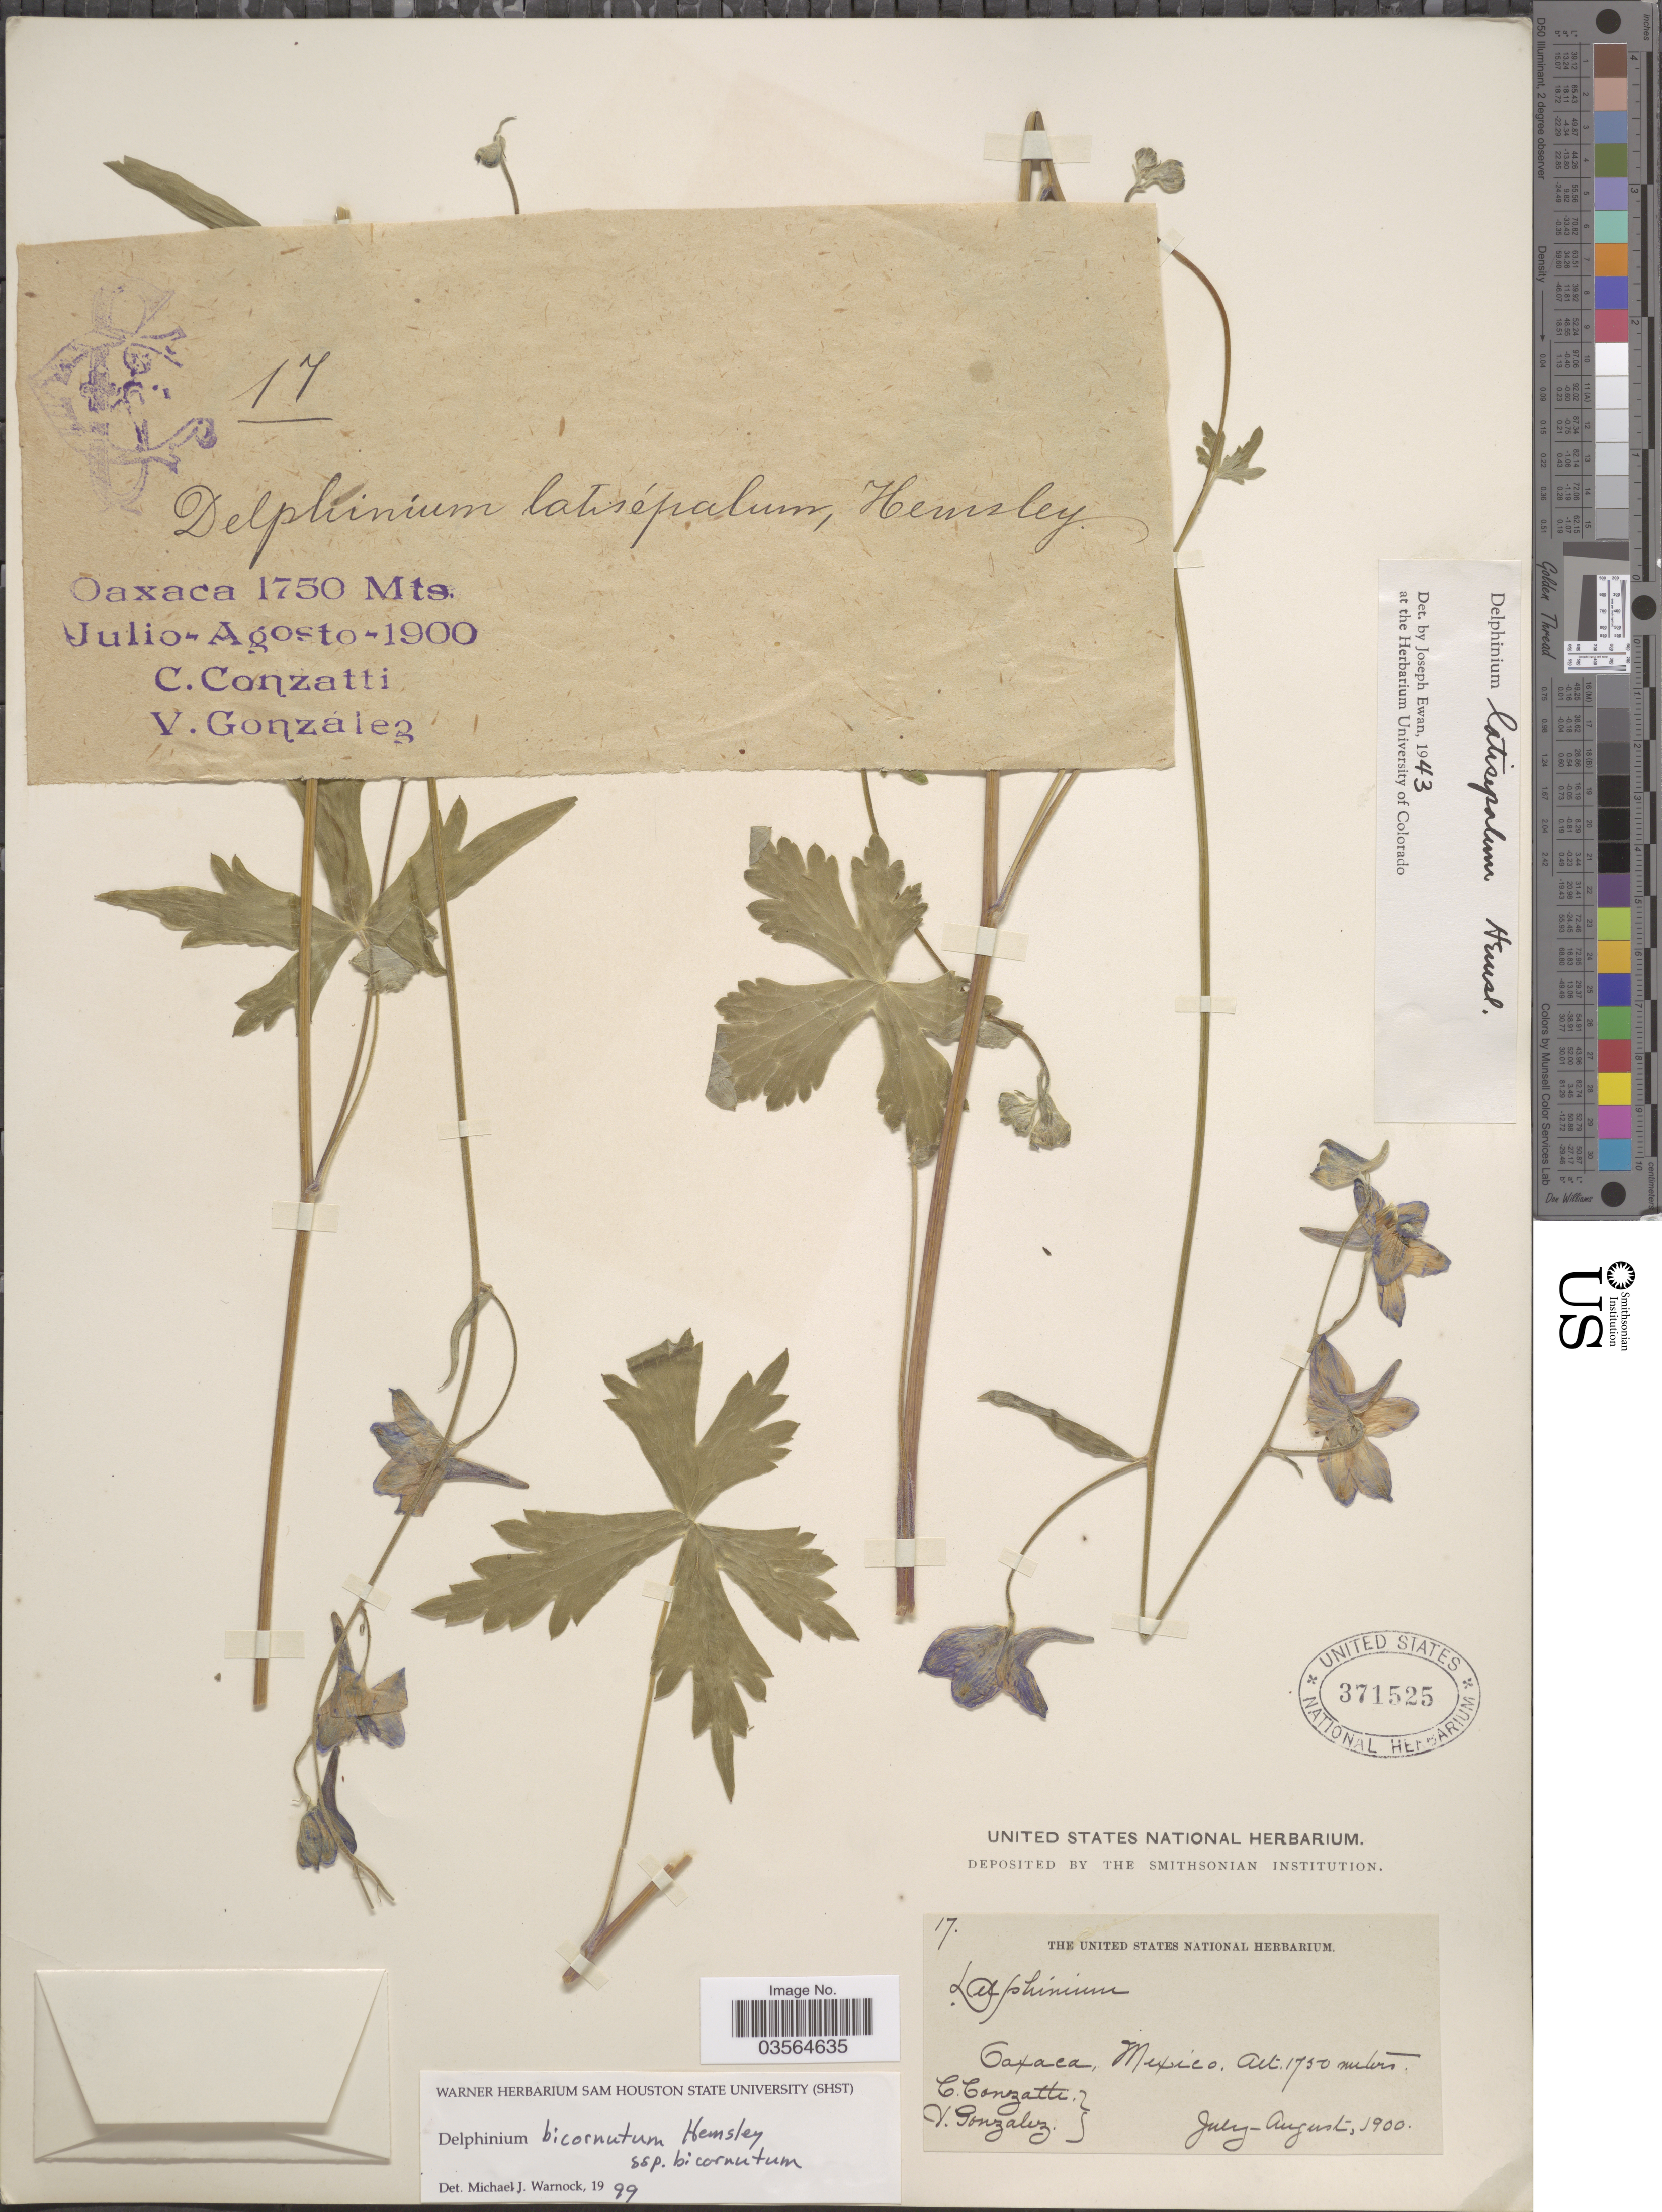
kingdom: Plantae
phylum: Tracheophyta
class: Magnoliopsida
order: Ranunculales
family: Ranunculaceae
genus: Delphinium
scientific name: Delphinium bicornutum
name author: Hemsl.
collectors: C. Conzatti & V. Gonzalez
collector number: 17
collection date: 1900-07/1900-08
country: Mexico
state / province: Oaxaca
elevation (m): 1750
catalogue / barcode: US 371525